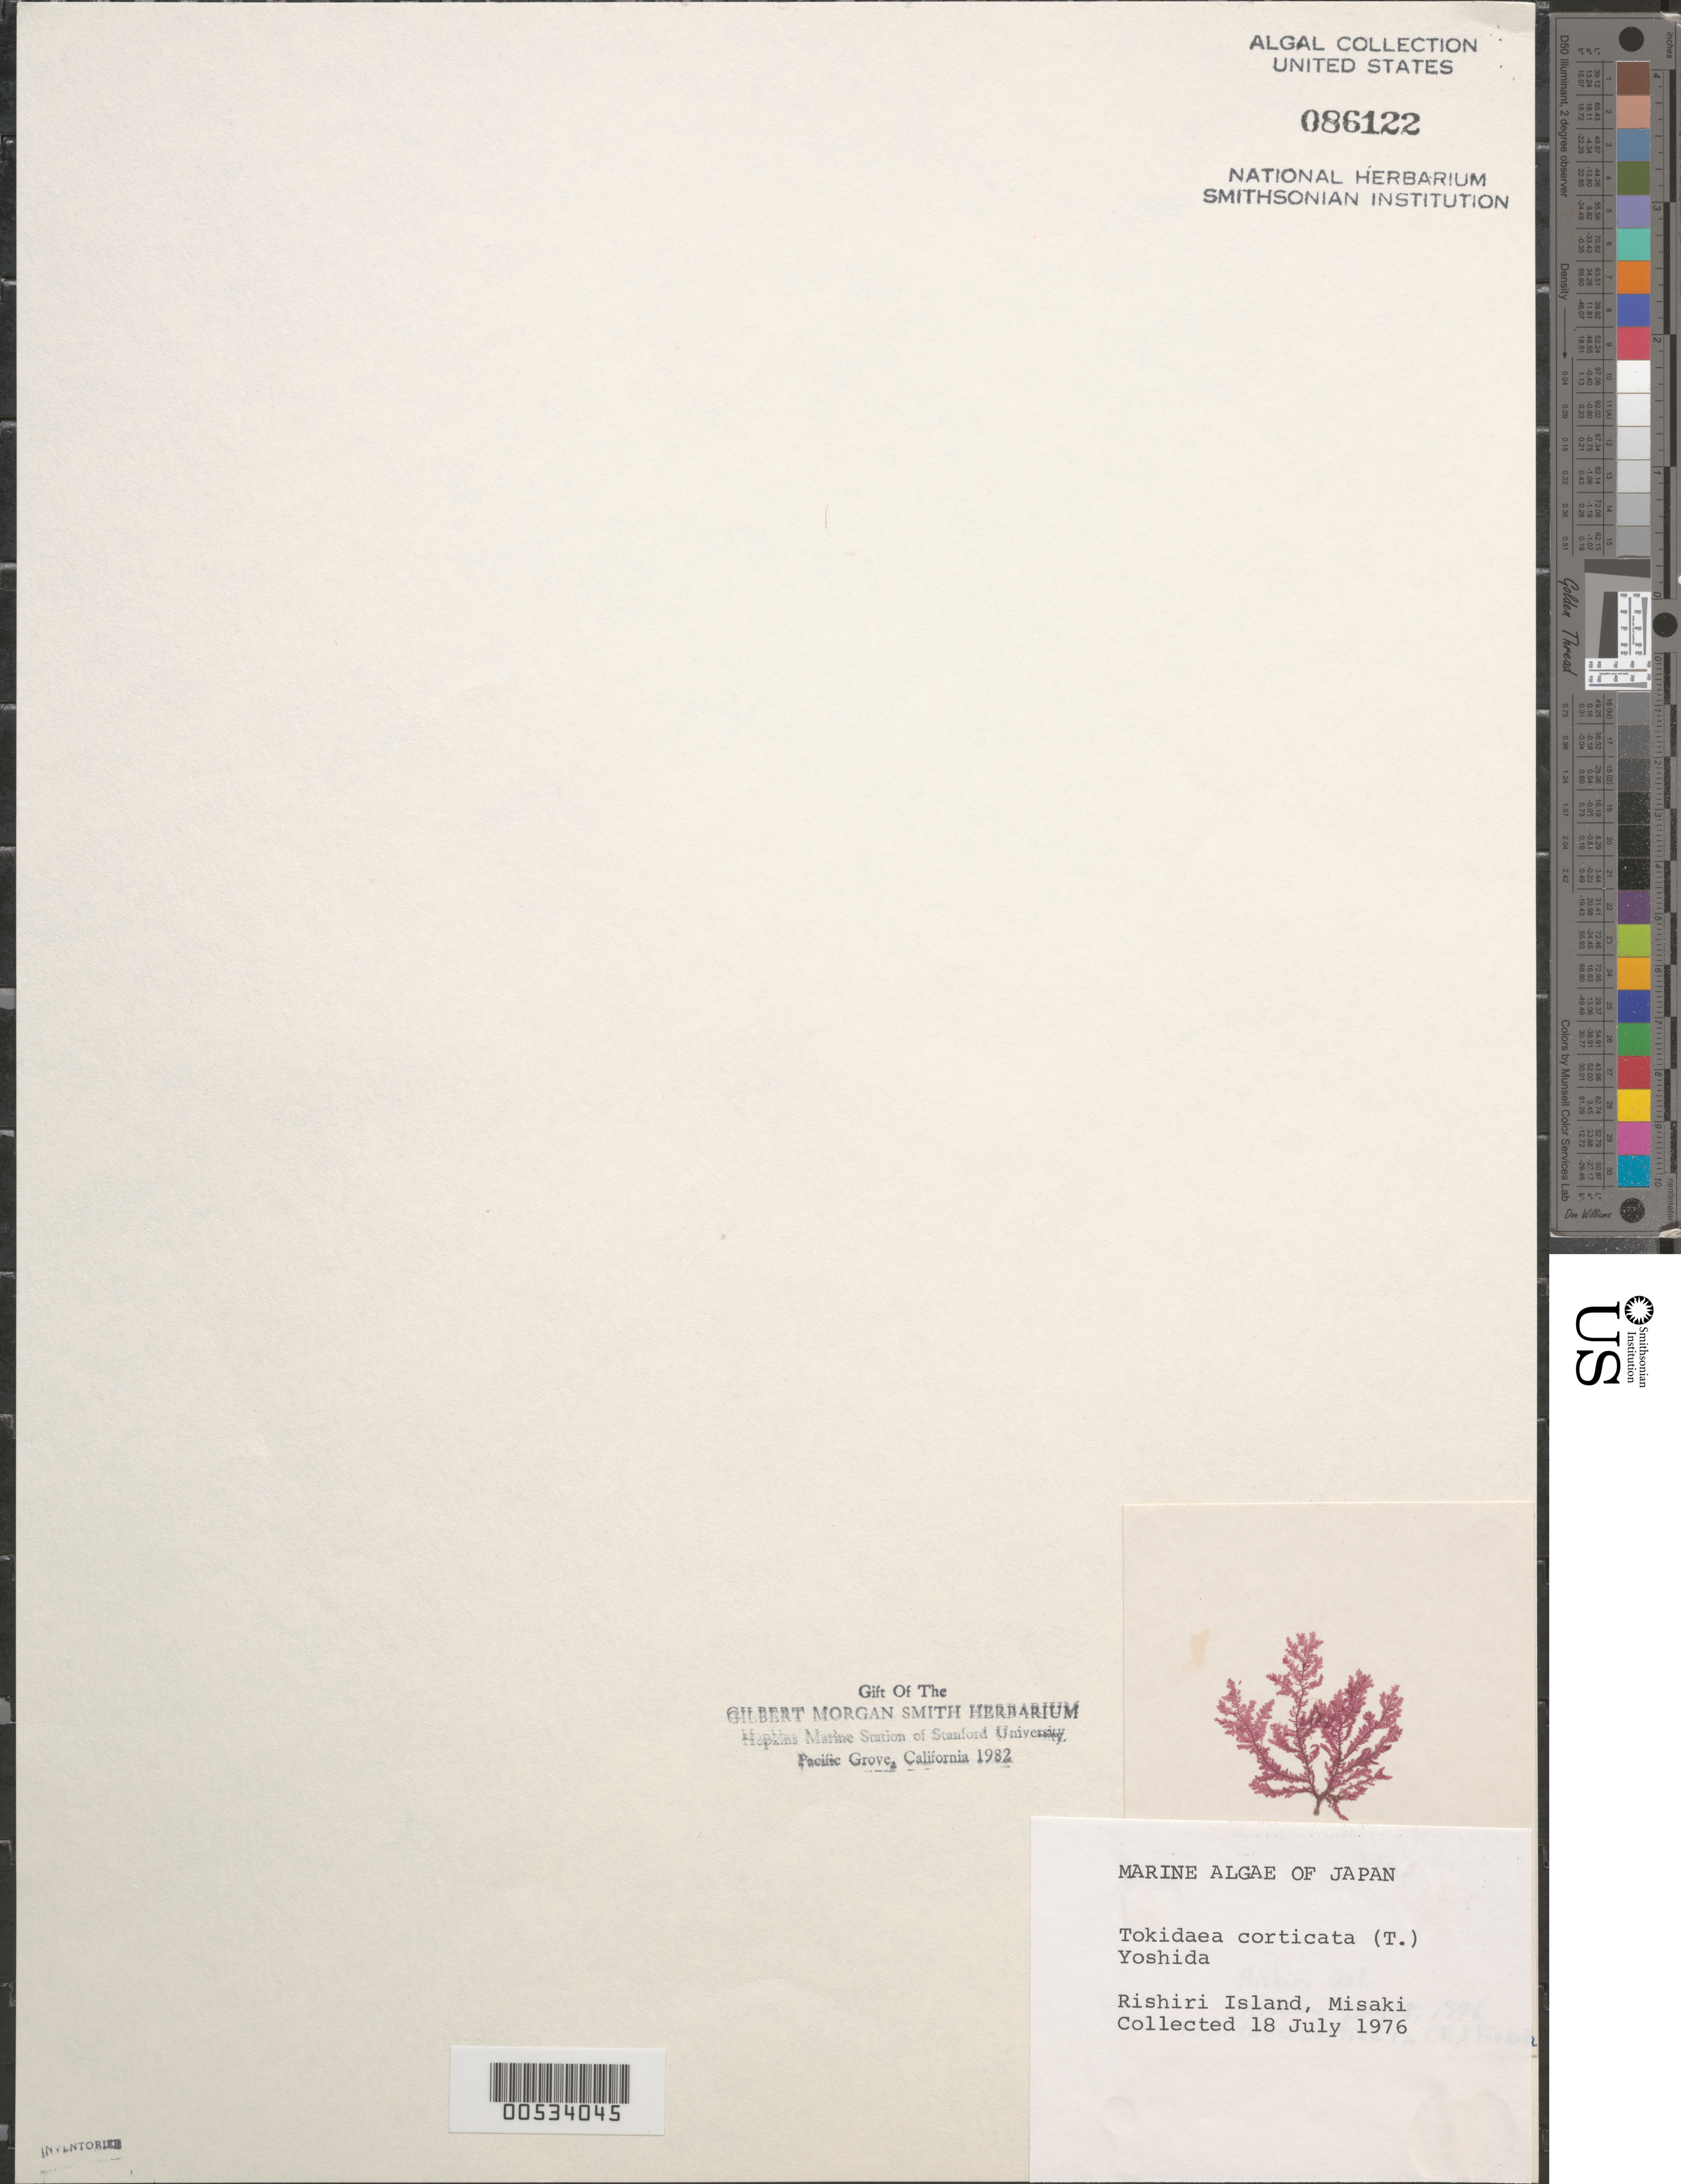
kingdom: Plantae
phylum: Rhodophyta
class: Florideophyceae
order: Ceramiales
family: Wrangeliaceae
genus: Tokidaea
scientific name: Tokidaea corticata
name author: (J. Tokida) Yoshida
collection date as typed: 18 Jul 1976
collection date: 1976-07-18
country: Japan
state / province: Hokkaido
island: Rishiri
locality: Misaki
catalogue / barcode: US 86122